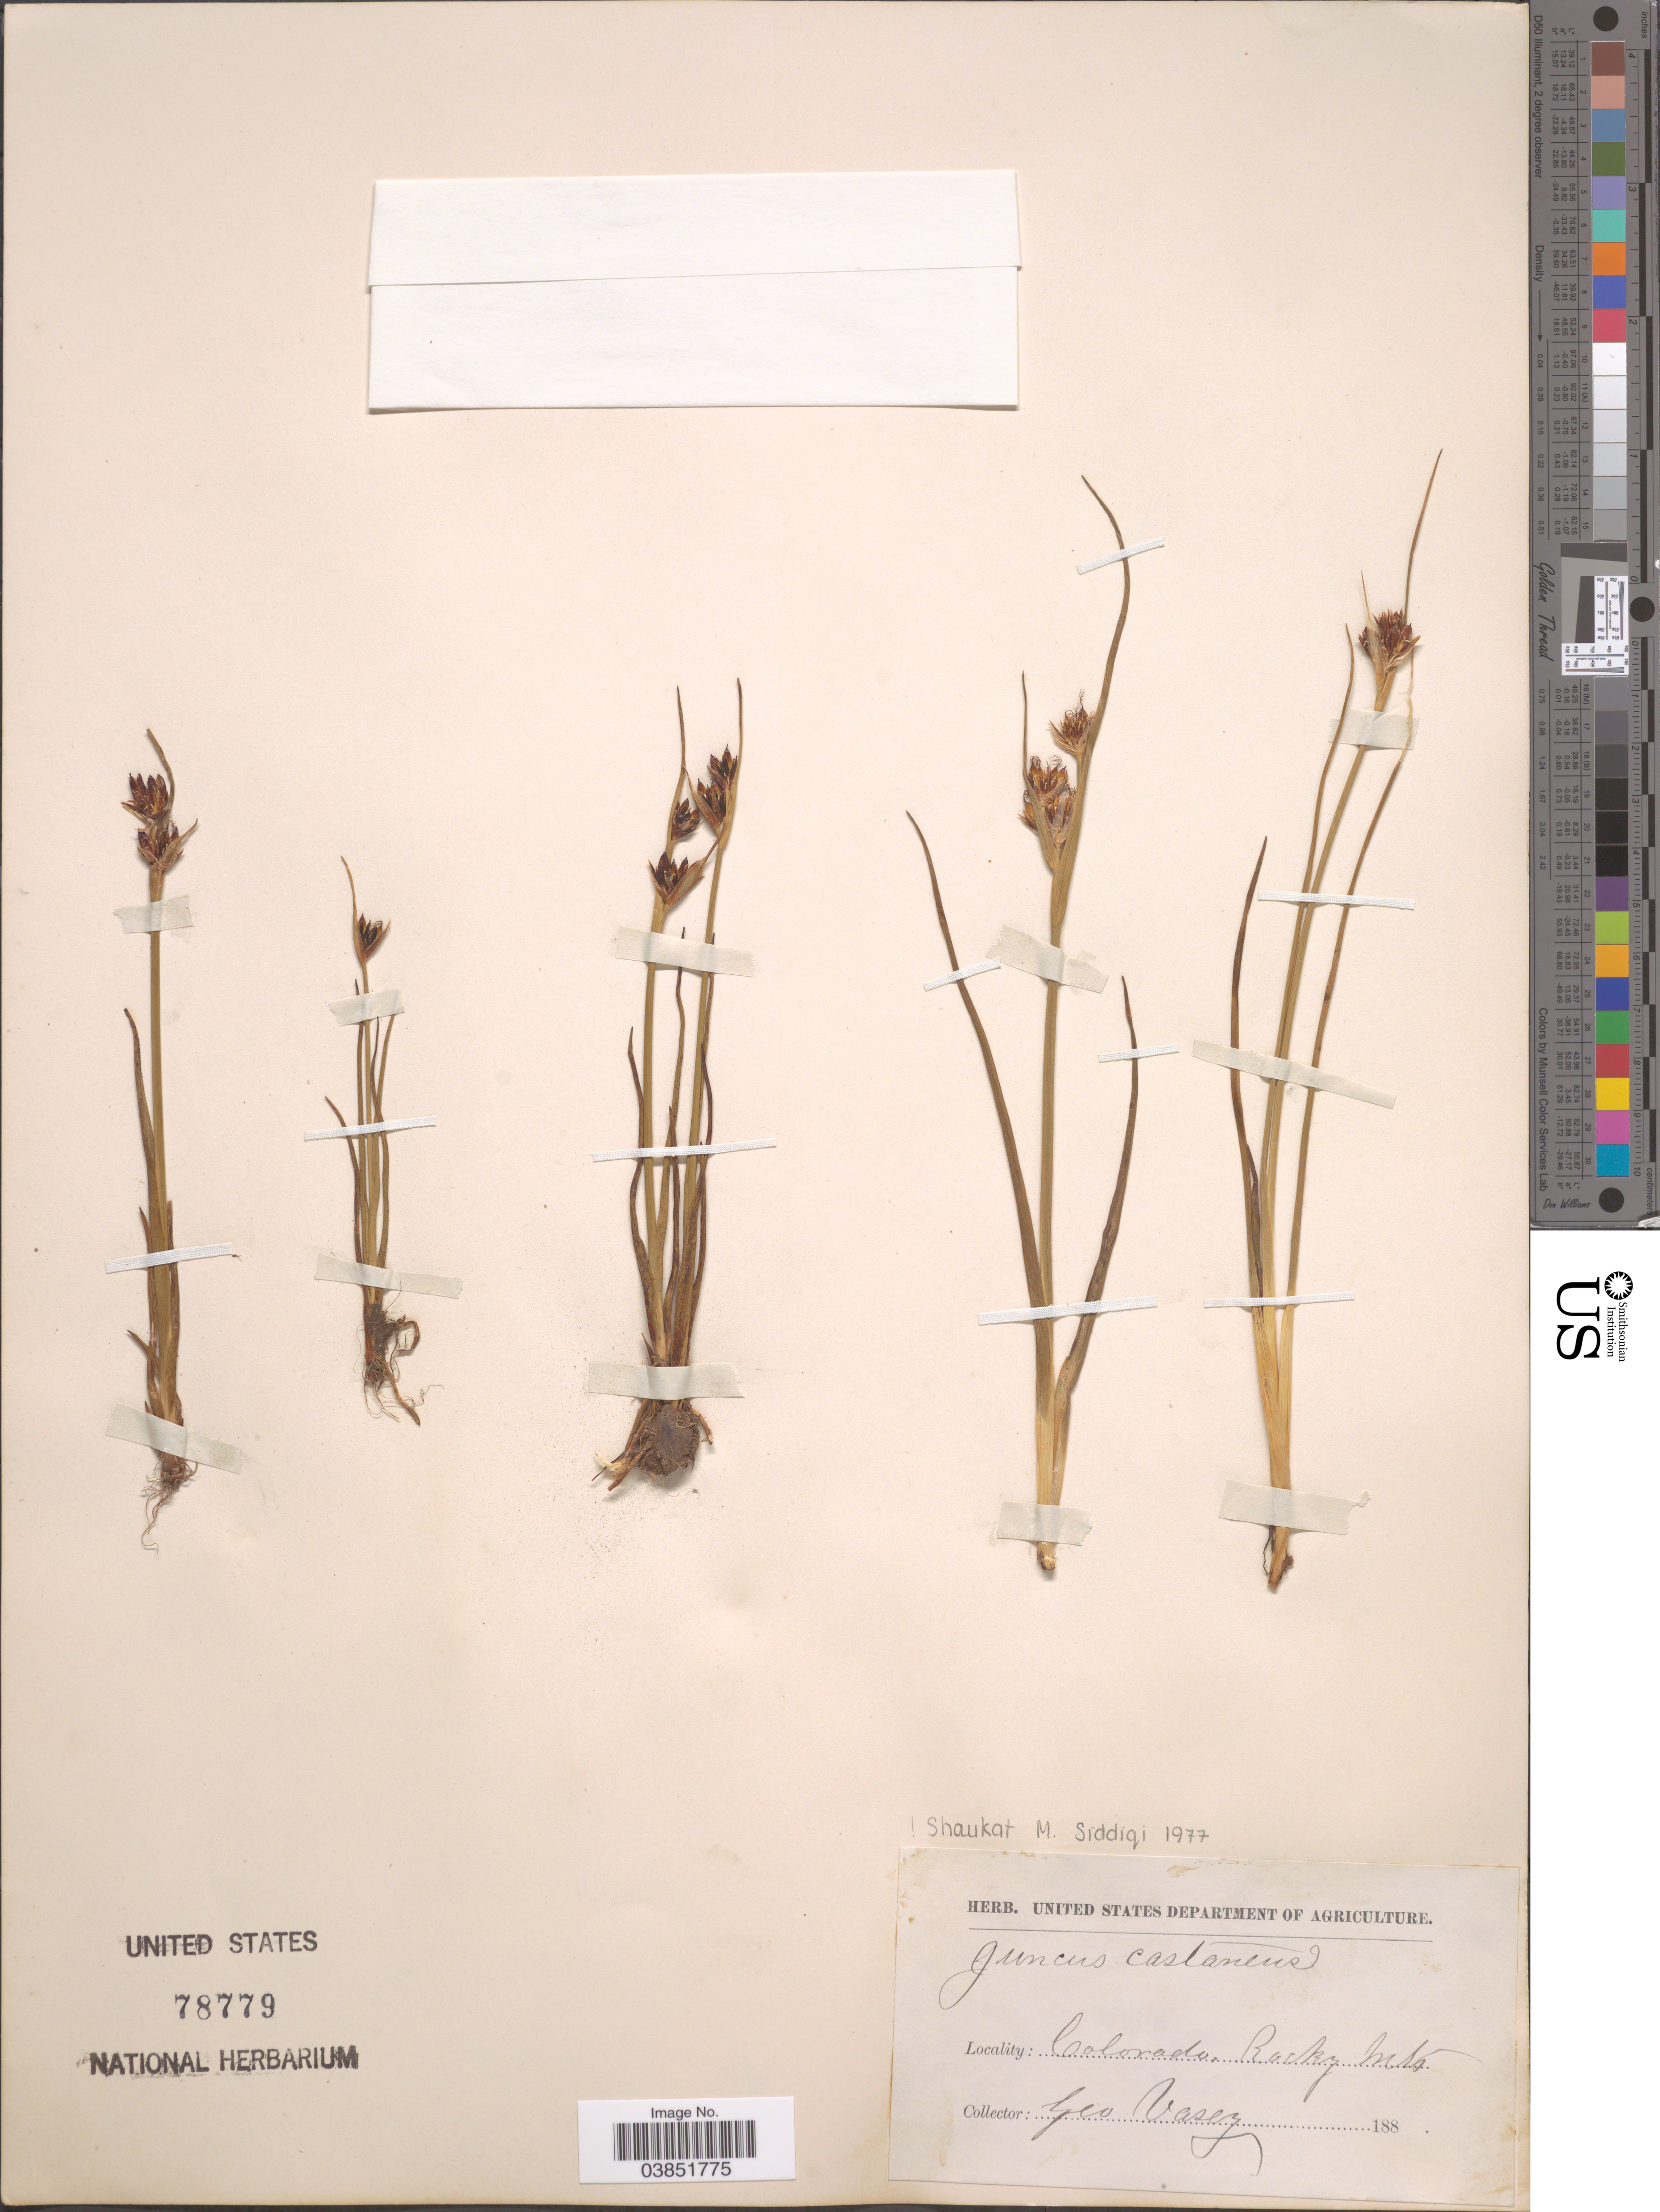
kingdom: Plantae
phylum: Tracheophyta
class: Liliopsida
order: Poales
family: Juncaceae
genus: Juncus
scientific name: Juncus castaneus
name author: Sm.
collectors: G. R. Vasey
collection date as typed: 188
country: United States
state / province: Colorado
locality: Rocky Mts.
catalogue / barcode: US 78779